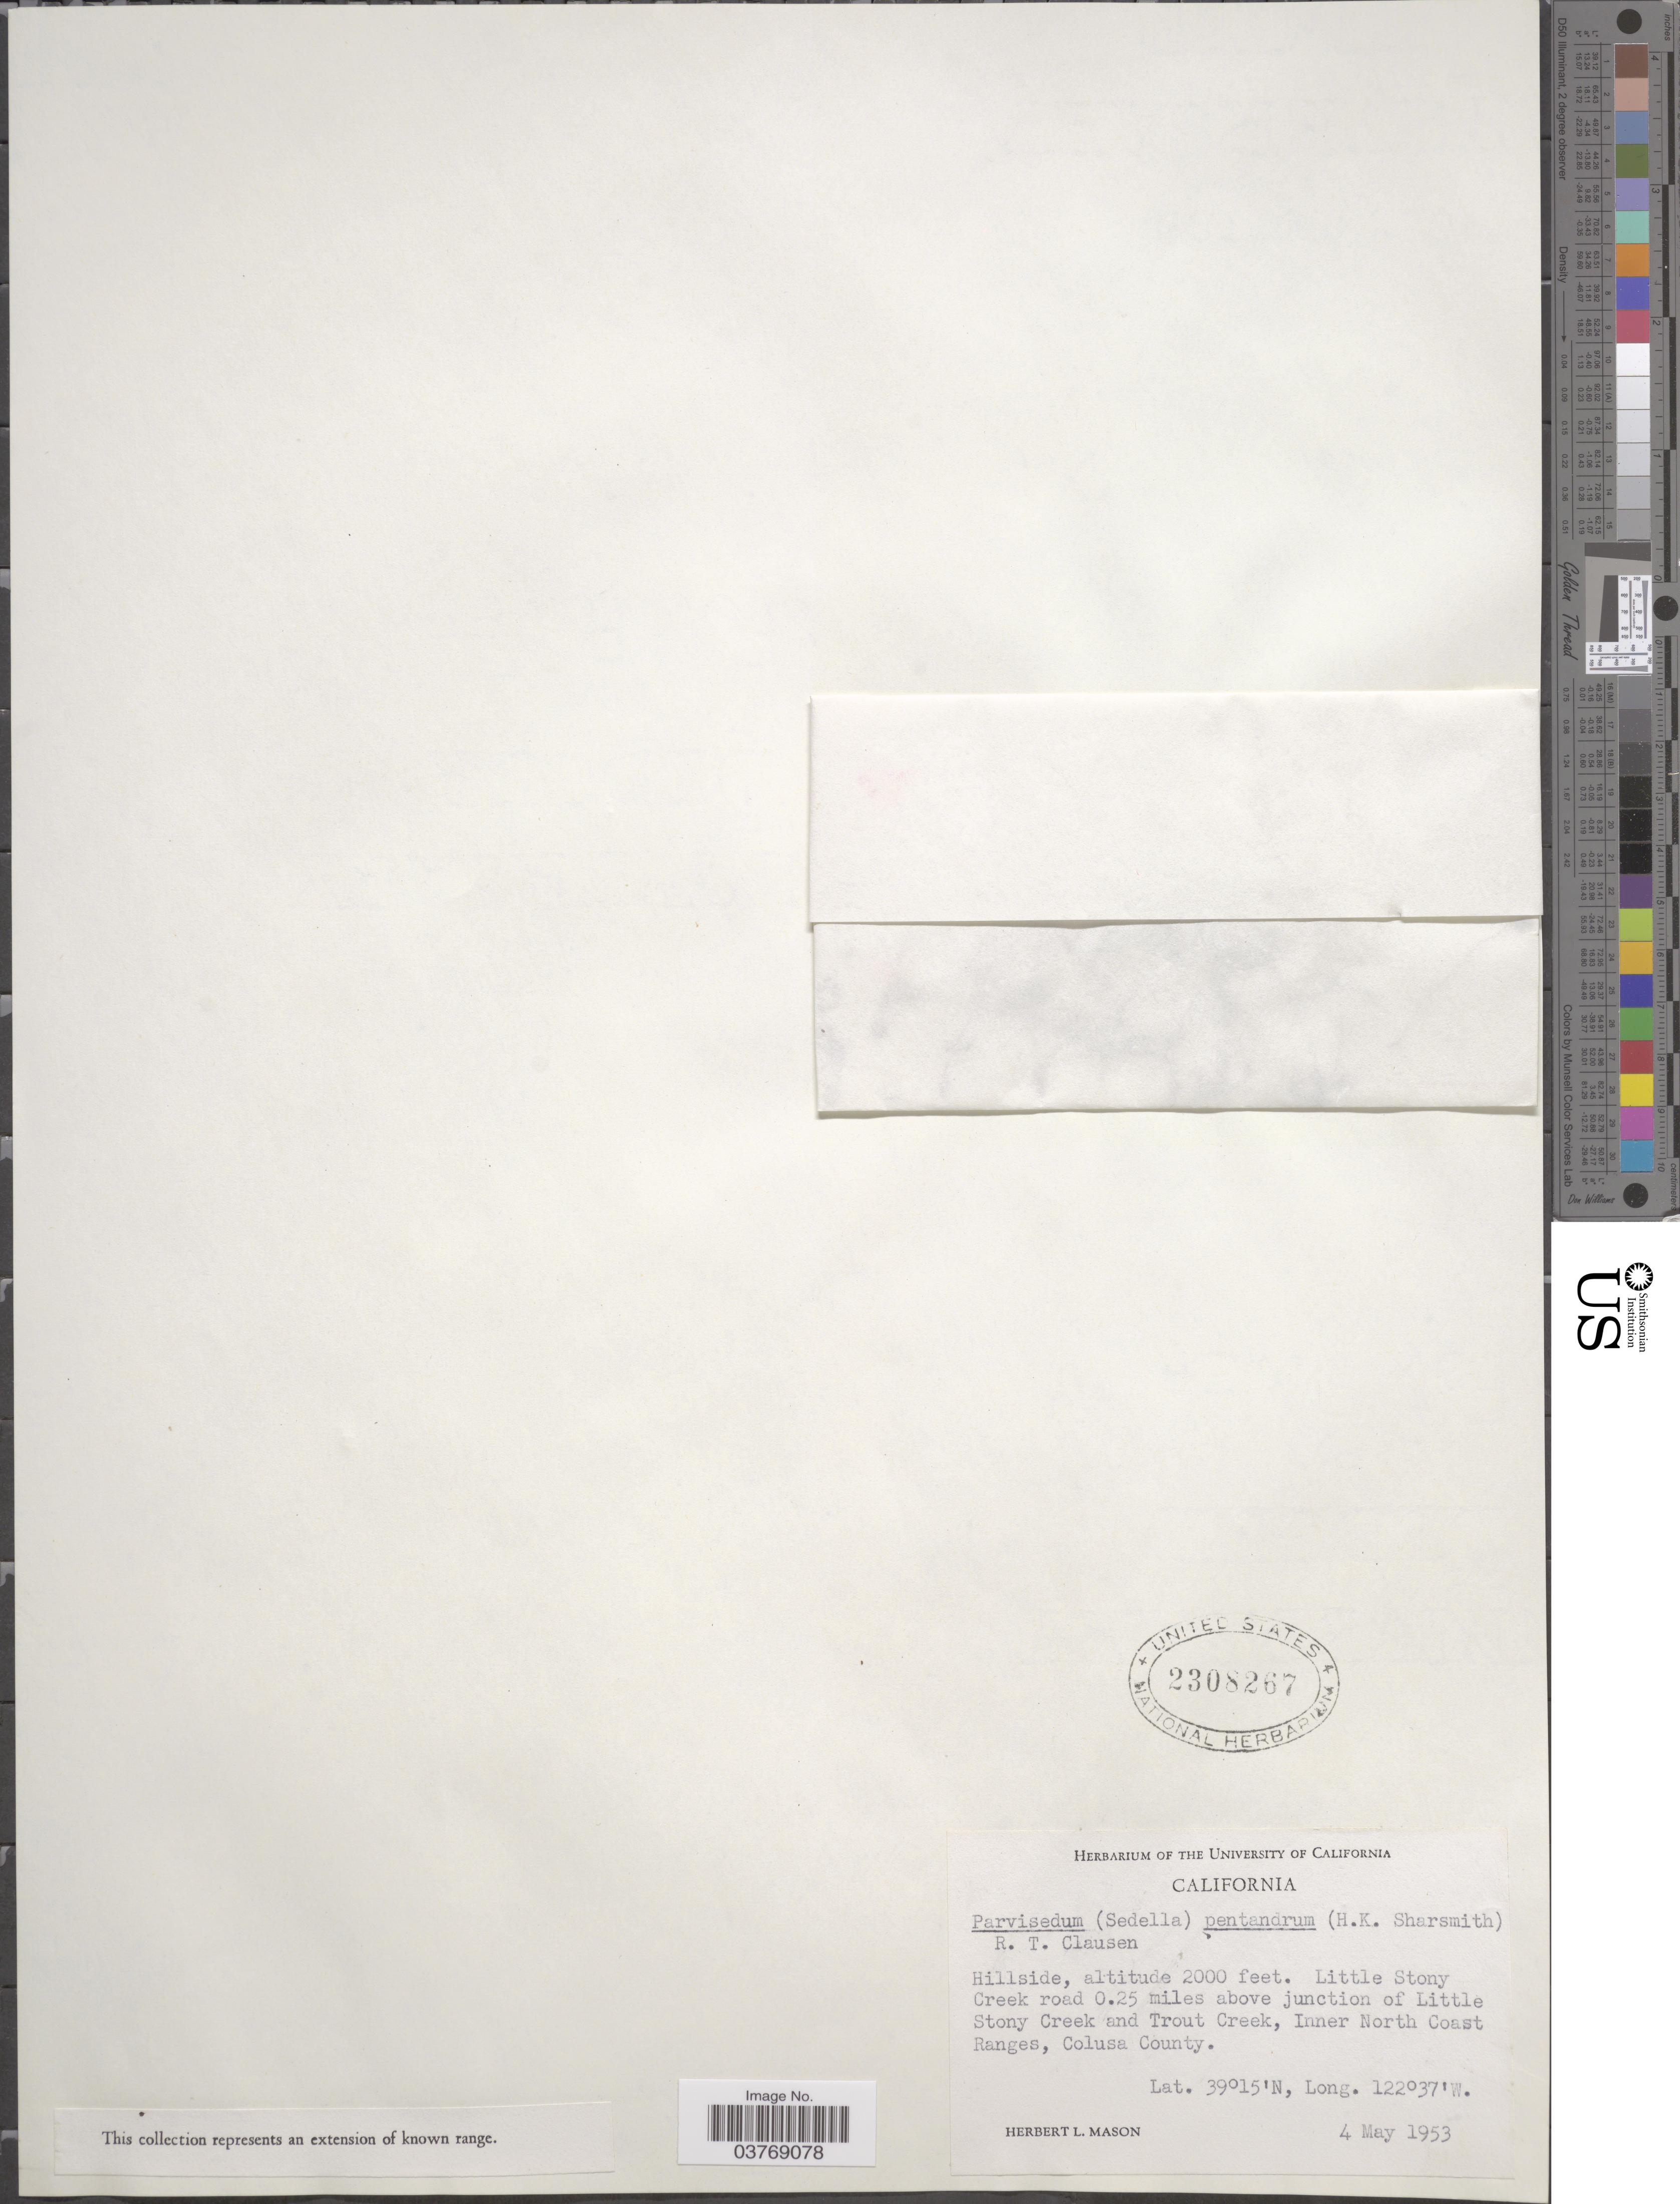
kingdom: Plantae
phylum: Tracheophyta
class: Magnoliopsida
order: Saxifragales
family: Crassulaceae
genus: Sedella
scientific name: Sedella pentandra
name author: H. Sharsm.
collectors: H. L. Mason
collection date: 1953-05-04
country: United States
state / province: California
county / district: Colusa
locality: Hillside. Little Stony Creek road 0.25 miles above junction of Little Stony Creek and Trout Creek, Inner North Coast Ranges, Colusa County.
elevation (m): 610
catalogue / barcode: US 2308267